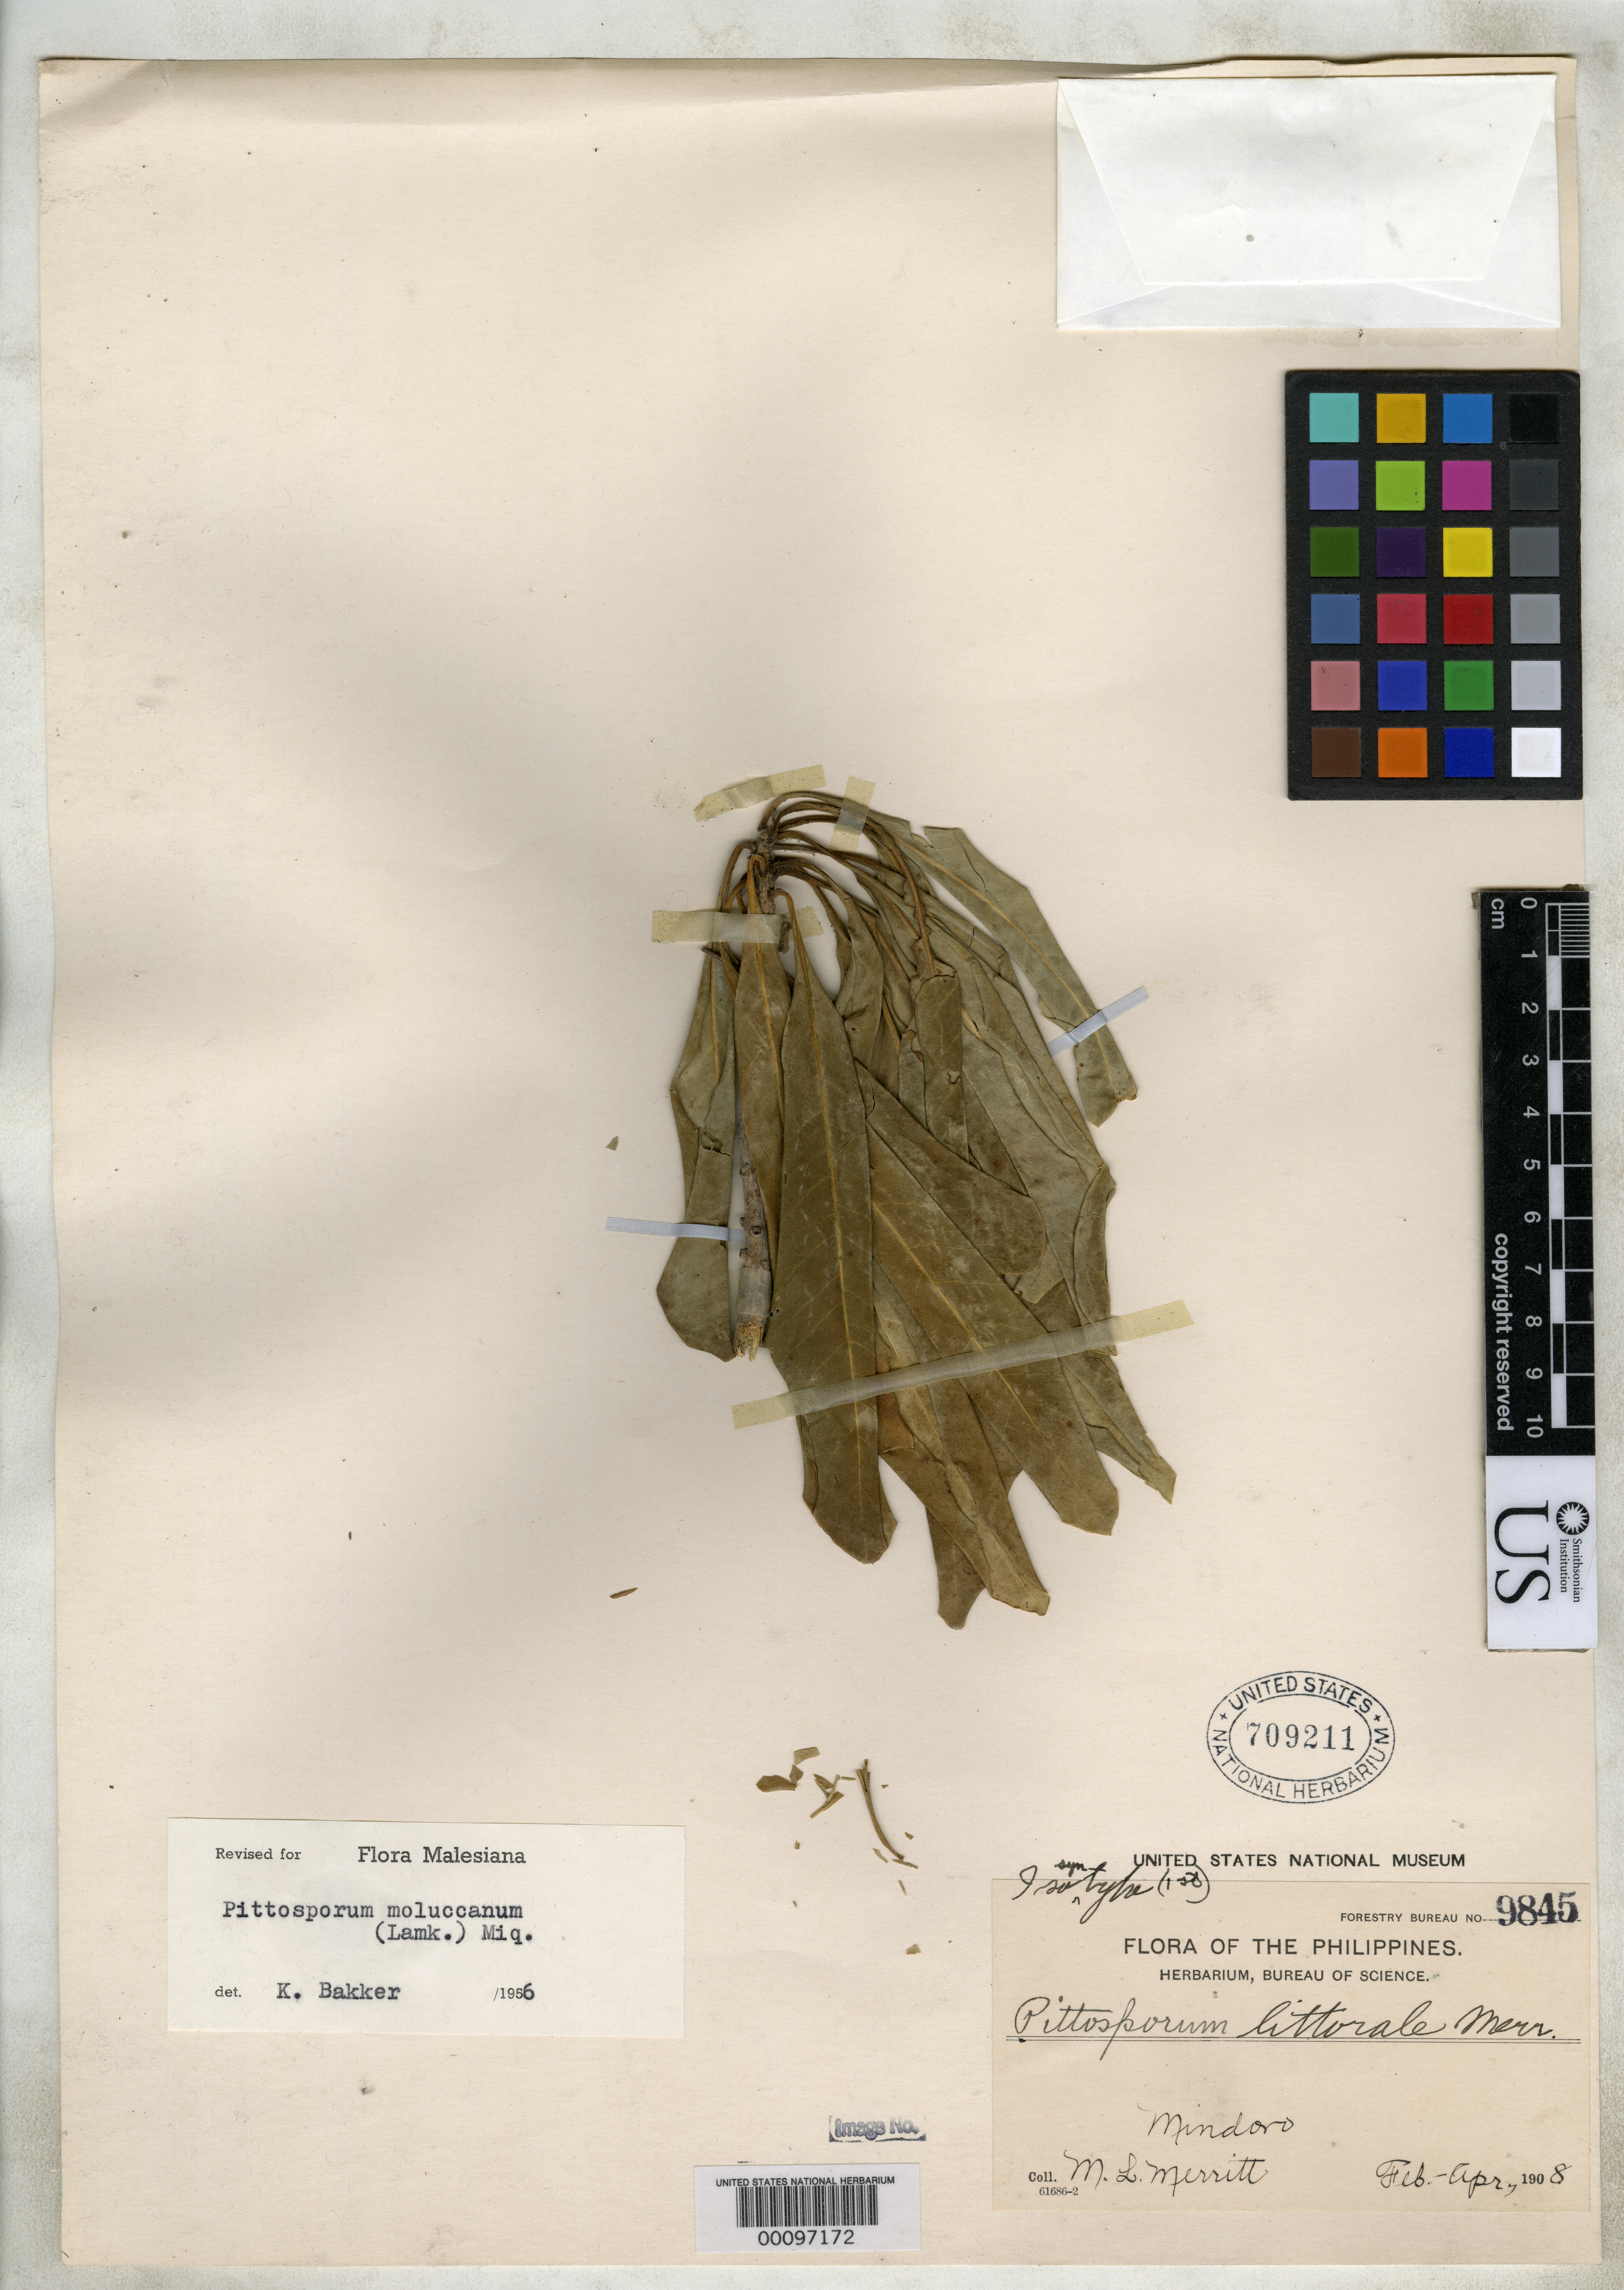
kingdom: Plantae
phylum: Tracheophyta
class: Magnoliopsida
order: Apiales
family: Pittosporaceae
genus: Pittosporum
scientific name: Pittosporum littorale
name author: Merr.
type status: Isosyntype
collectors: M. L. Merritt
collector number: For. Bur. 9845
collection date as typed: Feb 1908 to -- Apr 1908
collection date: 1908-02/1908-04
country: Philippines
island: Mindoro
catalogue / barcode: US 709211